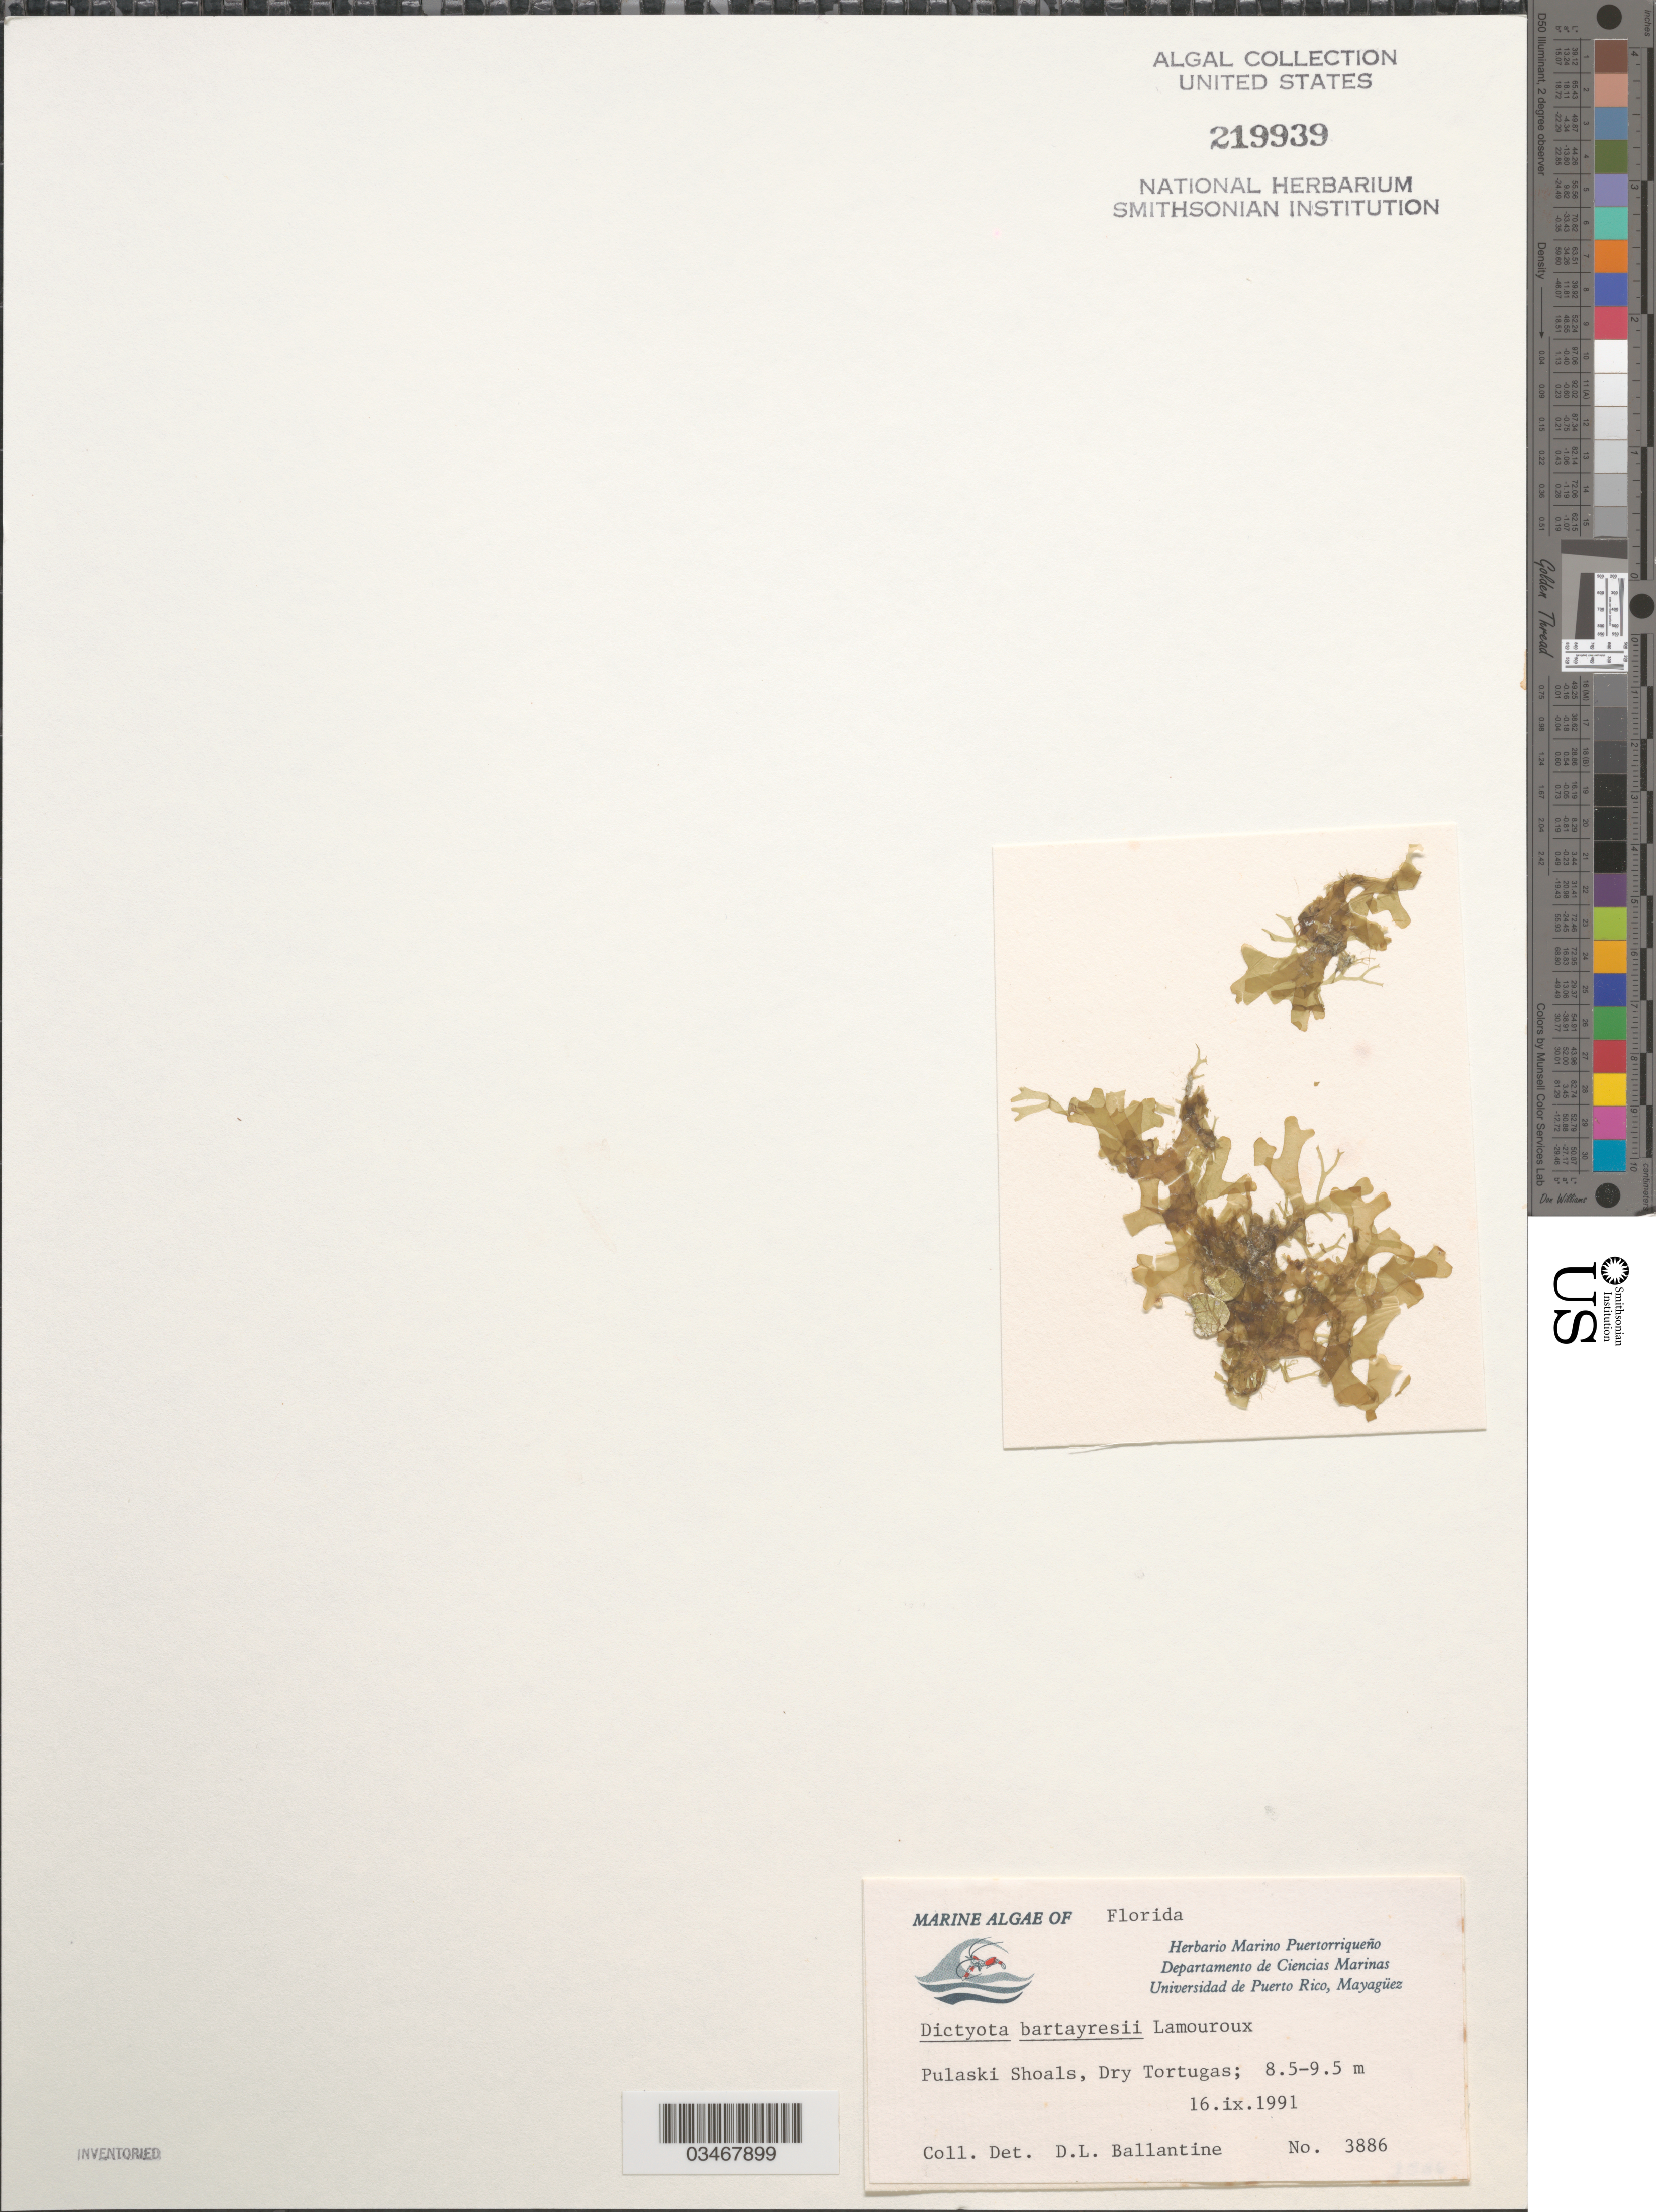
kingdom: Chromista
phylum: Ochrophyta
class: Phaeophyceae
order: Dictyotales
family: Dictyotaceae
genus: Dictyota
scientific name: Dictyota bartayresii J.V. Lamour. nom. illeg.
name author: J.V.Lamouroux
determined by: Ballantine, D. L.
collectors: D.L. Ballantine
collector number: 3886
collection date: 1991-09-16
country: United States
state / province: Florida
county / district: Monroe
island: Dry Tortugas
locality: Pulaski Shoals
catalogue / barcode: US 219939